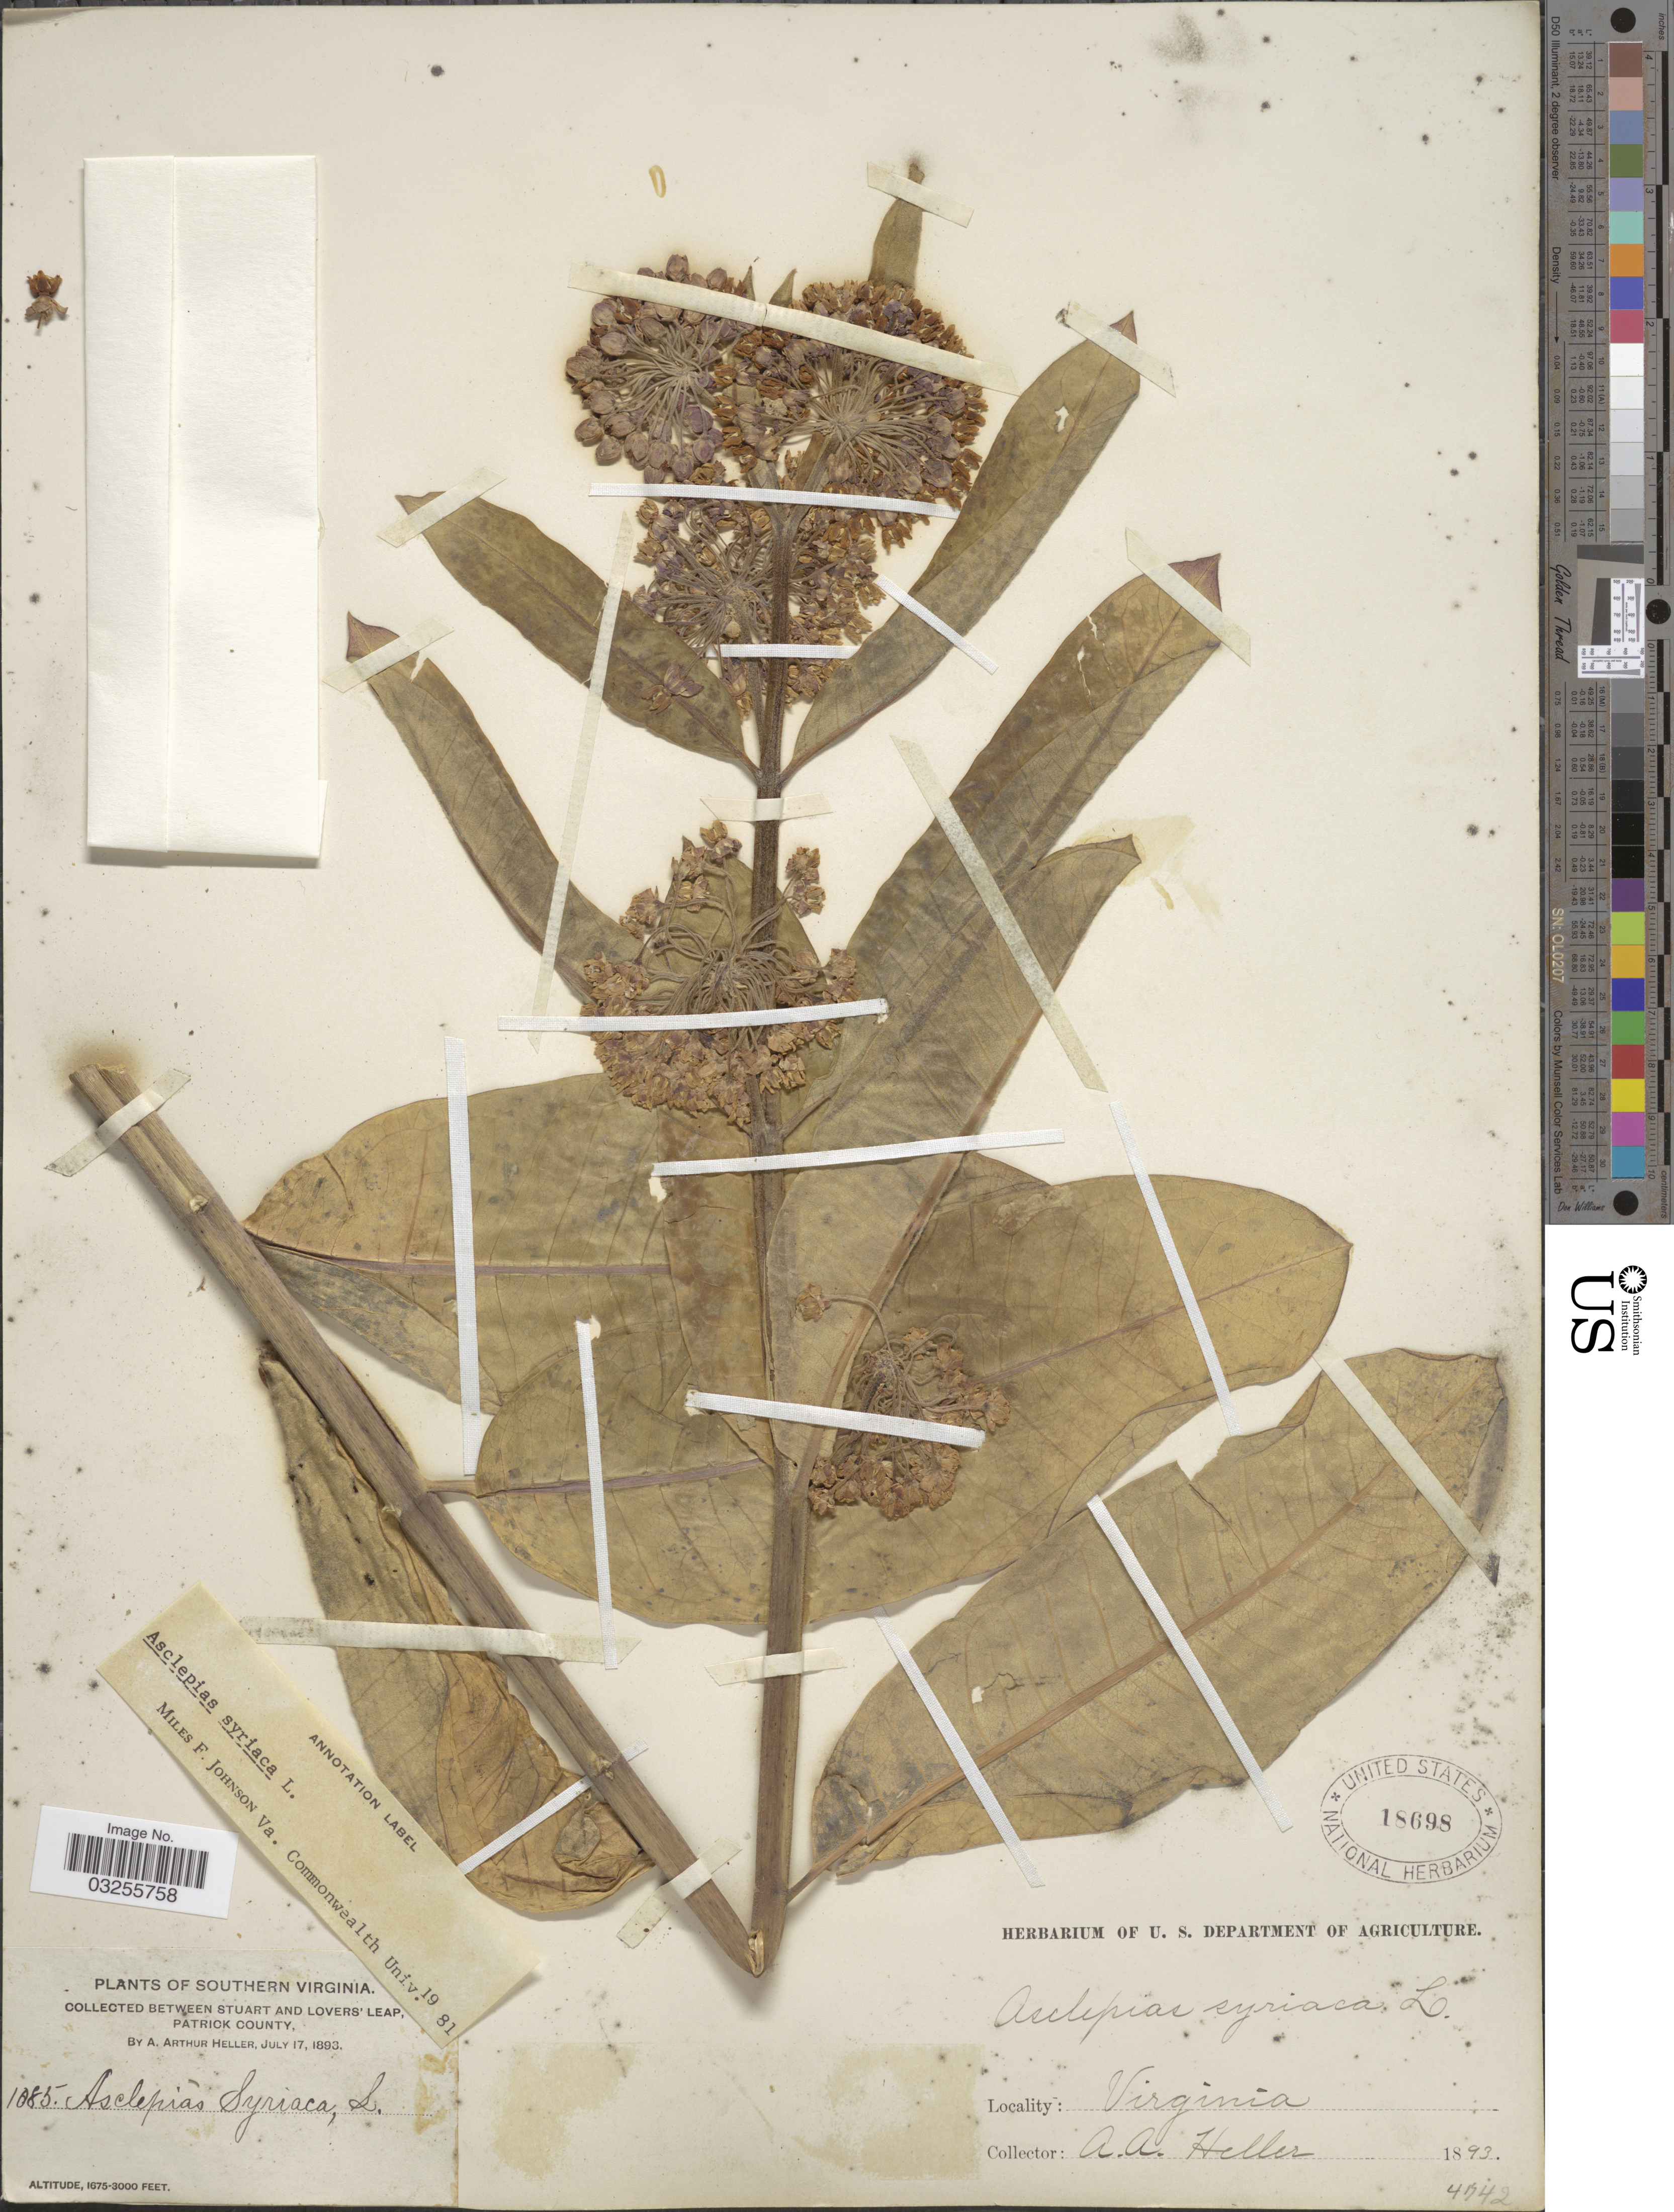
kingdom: Plantae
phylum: Tracheophyta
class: Magnoliopsida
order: Gentianales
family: Apocynaceae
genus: Asclepias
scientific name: Asclepias syriaca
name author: L.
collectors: A. A. Heller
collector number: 1085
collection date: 1893-07-17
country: United States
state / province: Virginia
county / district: Patrick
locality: Southern Virginia. Between Stuart and Lovers' Leap, Patrick County.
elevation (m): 511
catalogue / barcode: US 18698